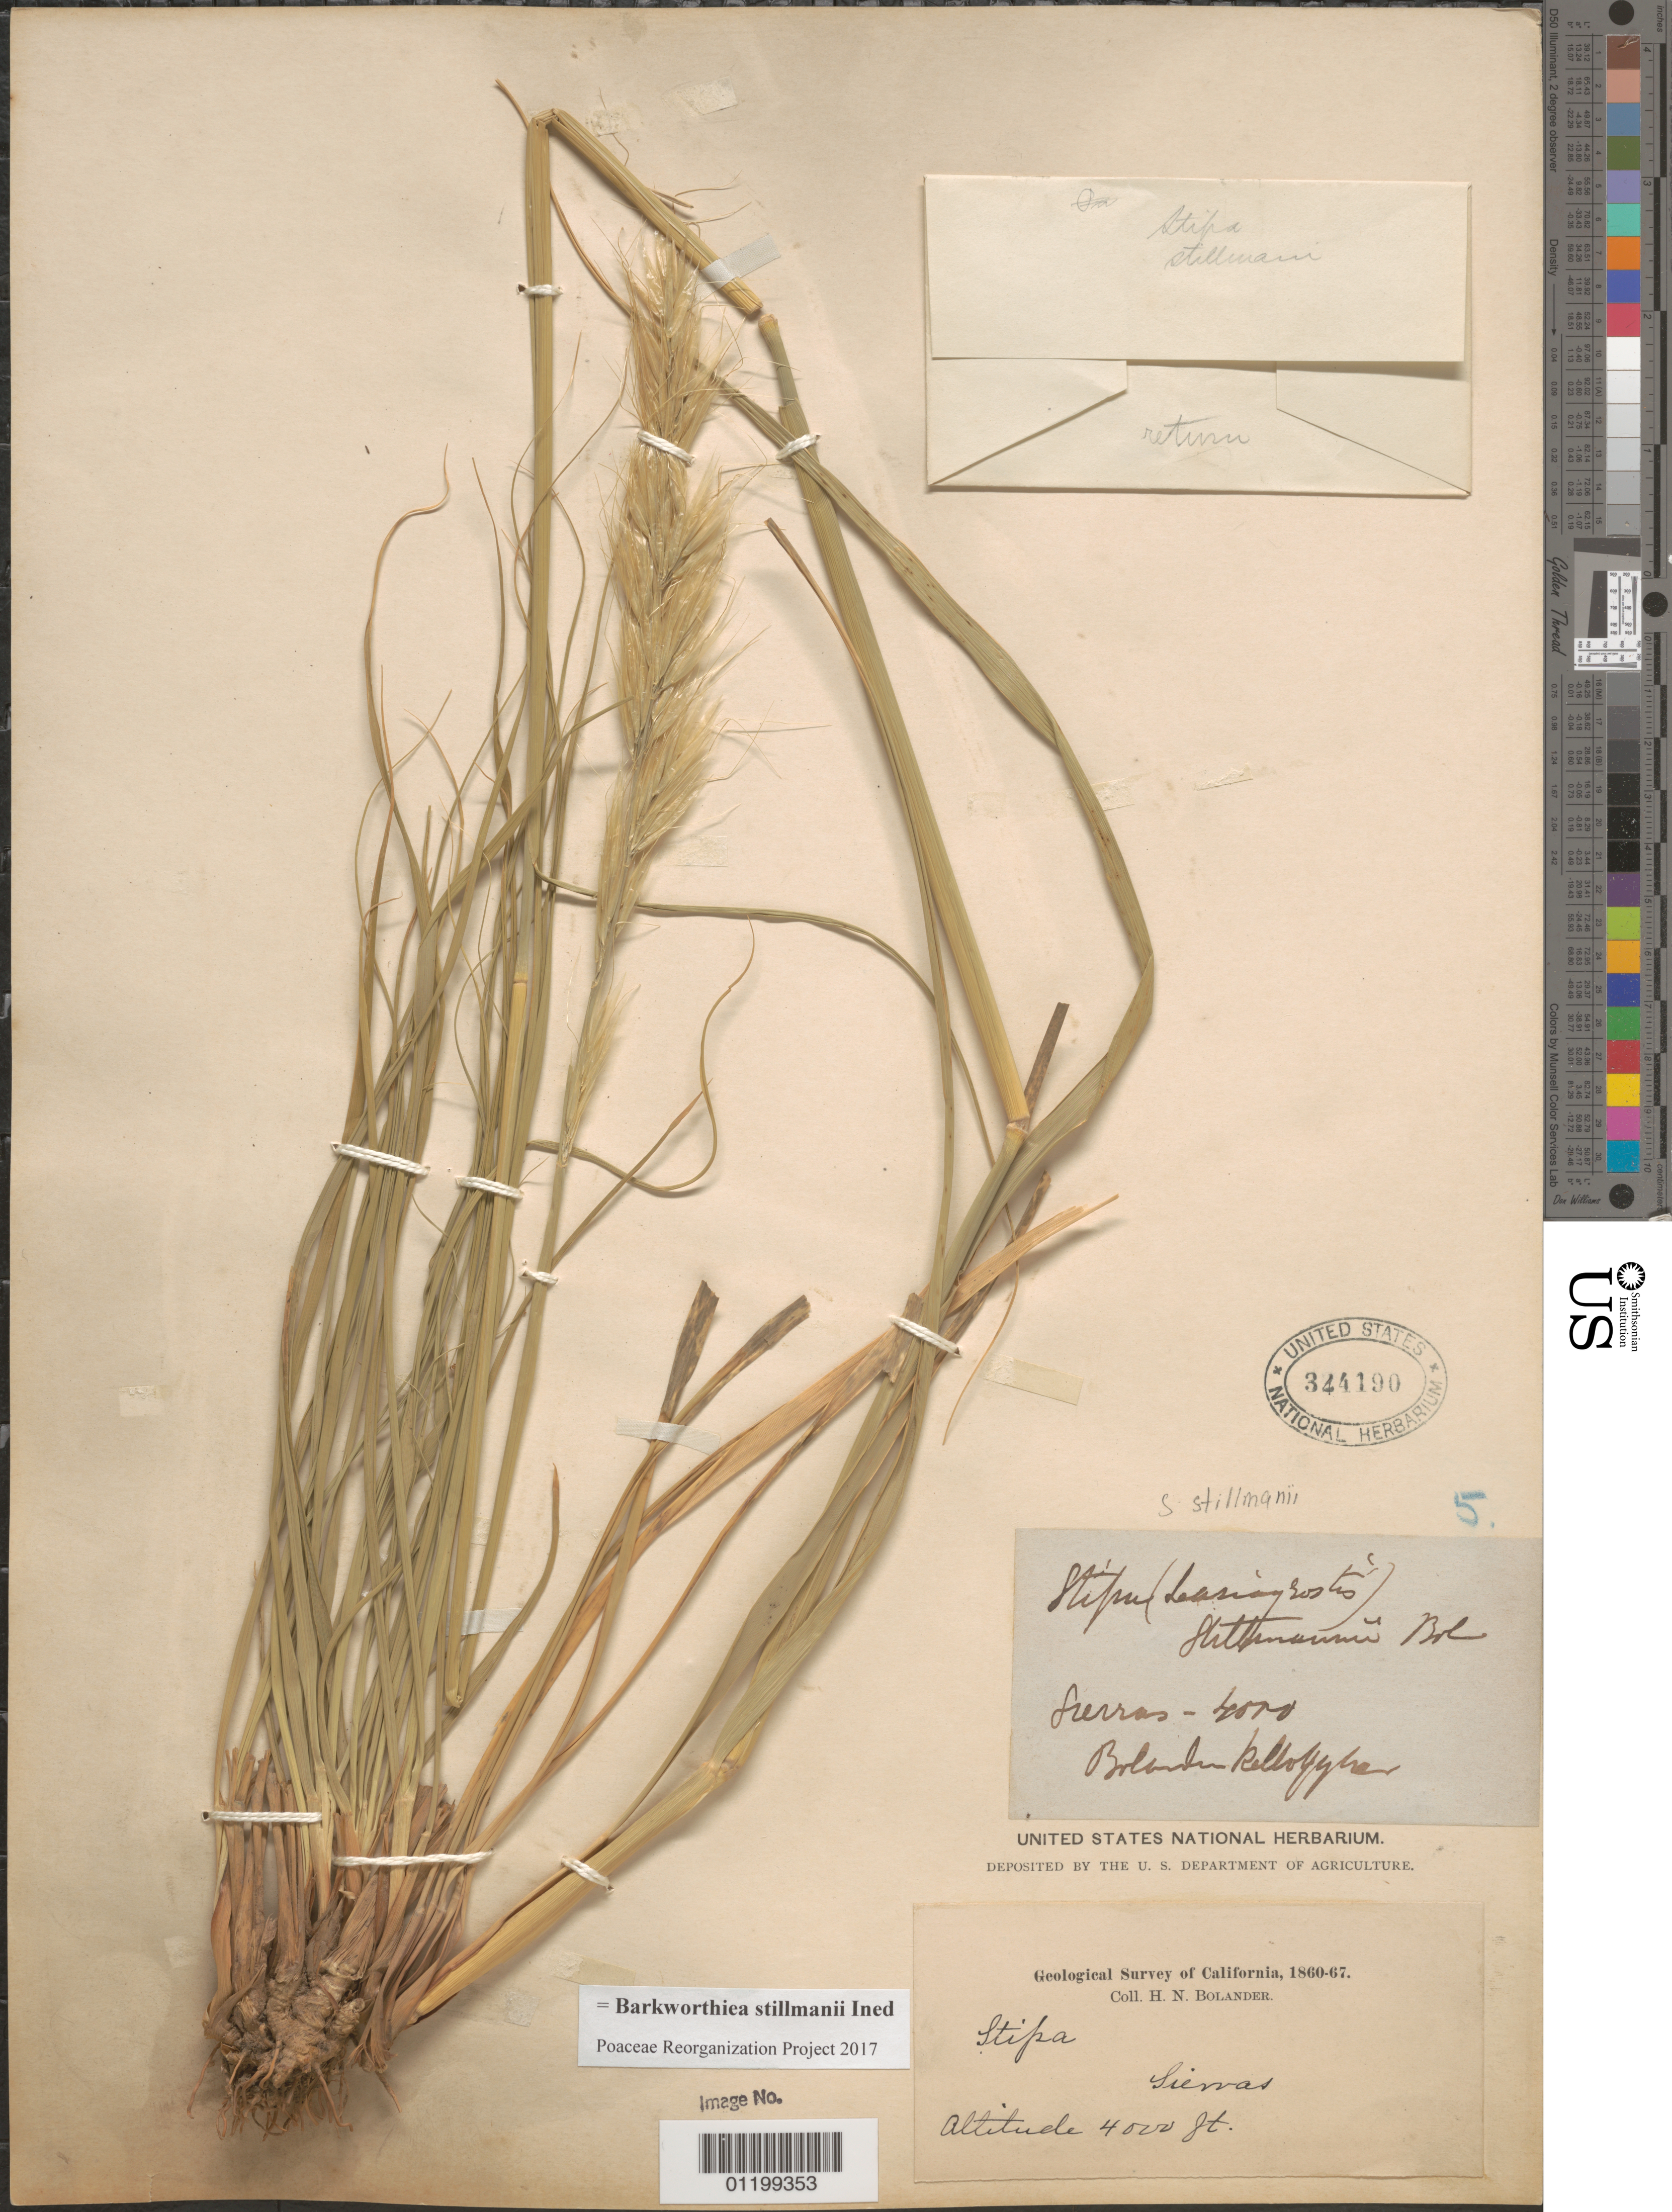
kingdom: Plantae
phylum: Tracheophyta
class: Liliopsida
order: Poales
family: Poaceae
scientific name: Barkworthiea stillmanii ined.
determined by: Poaceae Reorganization Project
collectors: H. Bolander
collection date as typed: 1860 to -- --- 1867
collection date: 1860/1867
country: United States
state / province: California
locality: Sierras.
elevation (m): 1219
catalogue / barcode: US 344190